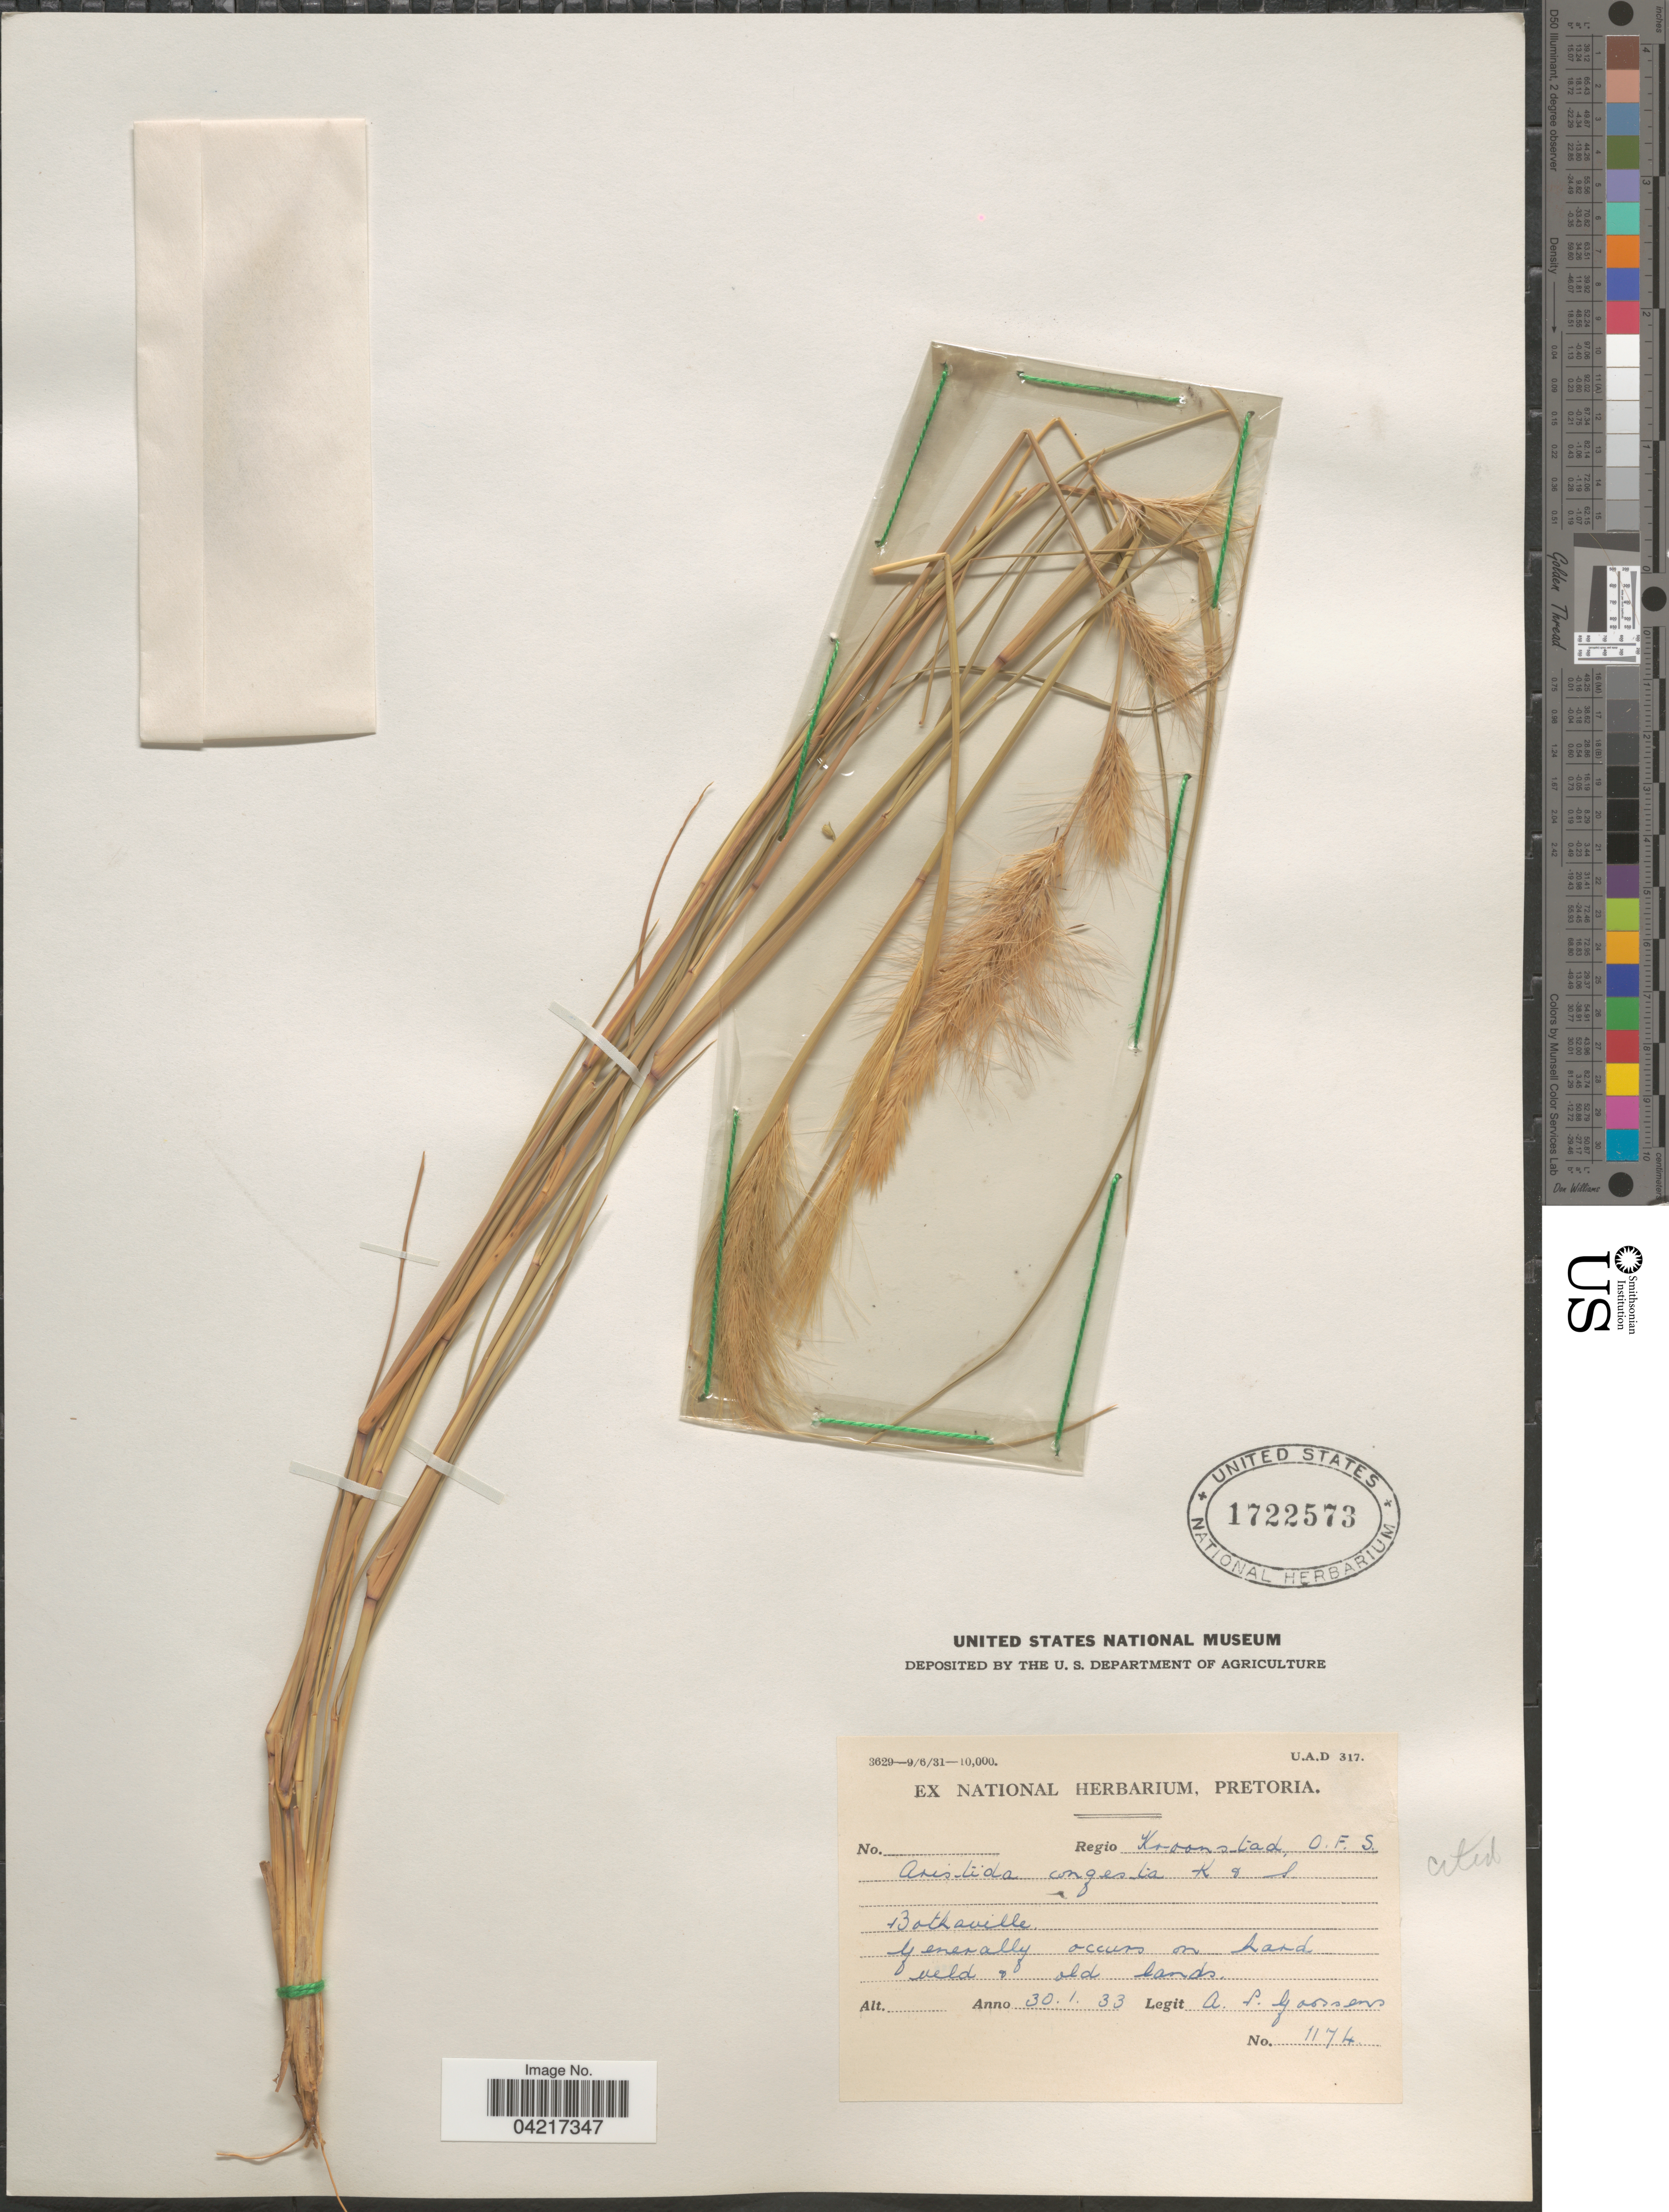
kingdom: Plantae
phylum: Tracheophyta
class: Liliopsida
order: Poales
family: Poaceae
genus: Aristida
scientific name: Aristida congesta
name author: Roem. & Schult.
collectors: A. P. G. Goossens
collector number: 1174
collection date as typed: Transcribed d/m/y: 30/1/33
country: South Africa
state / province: Free State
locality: Regio Kroonstad, O.F.S. Bothaville.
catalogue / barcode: US 1722573